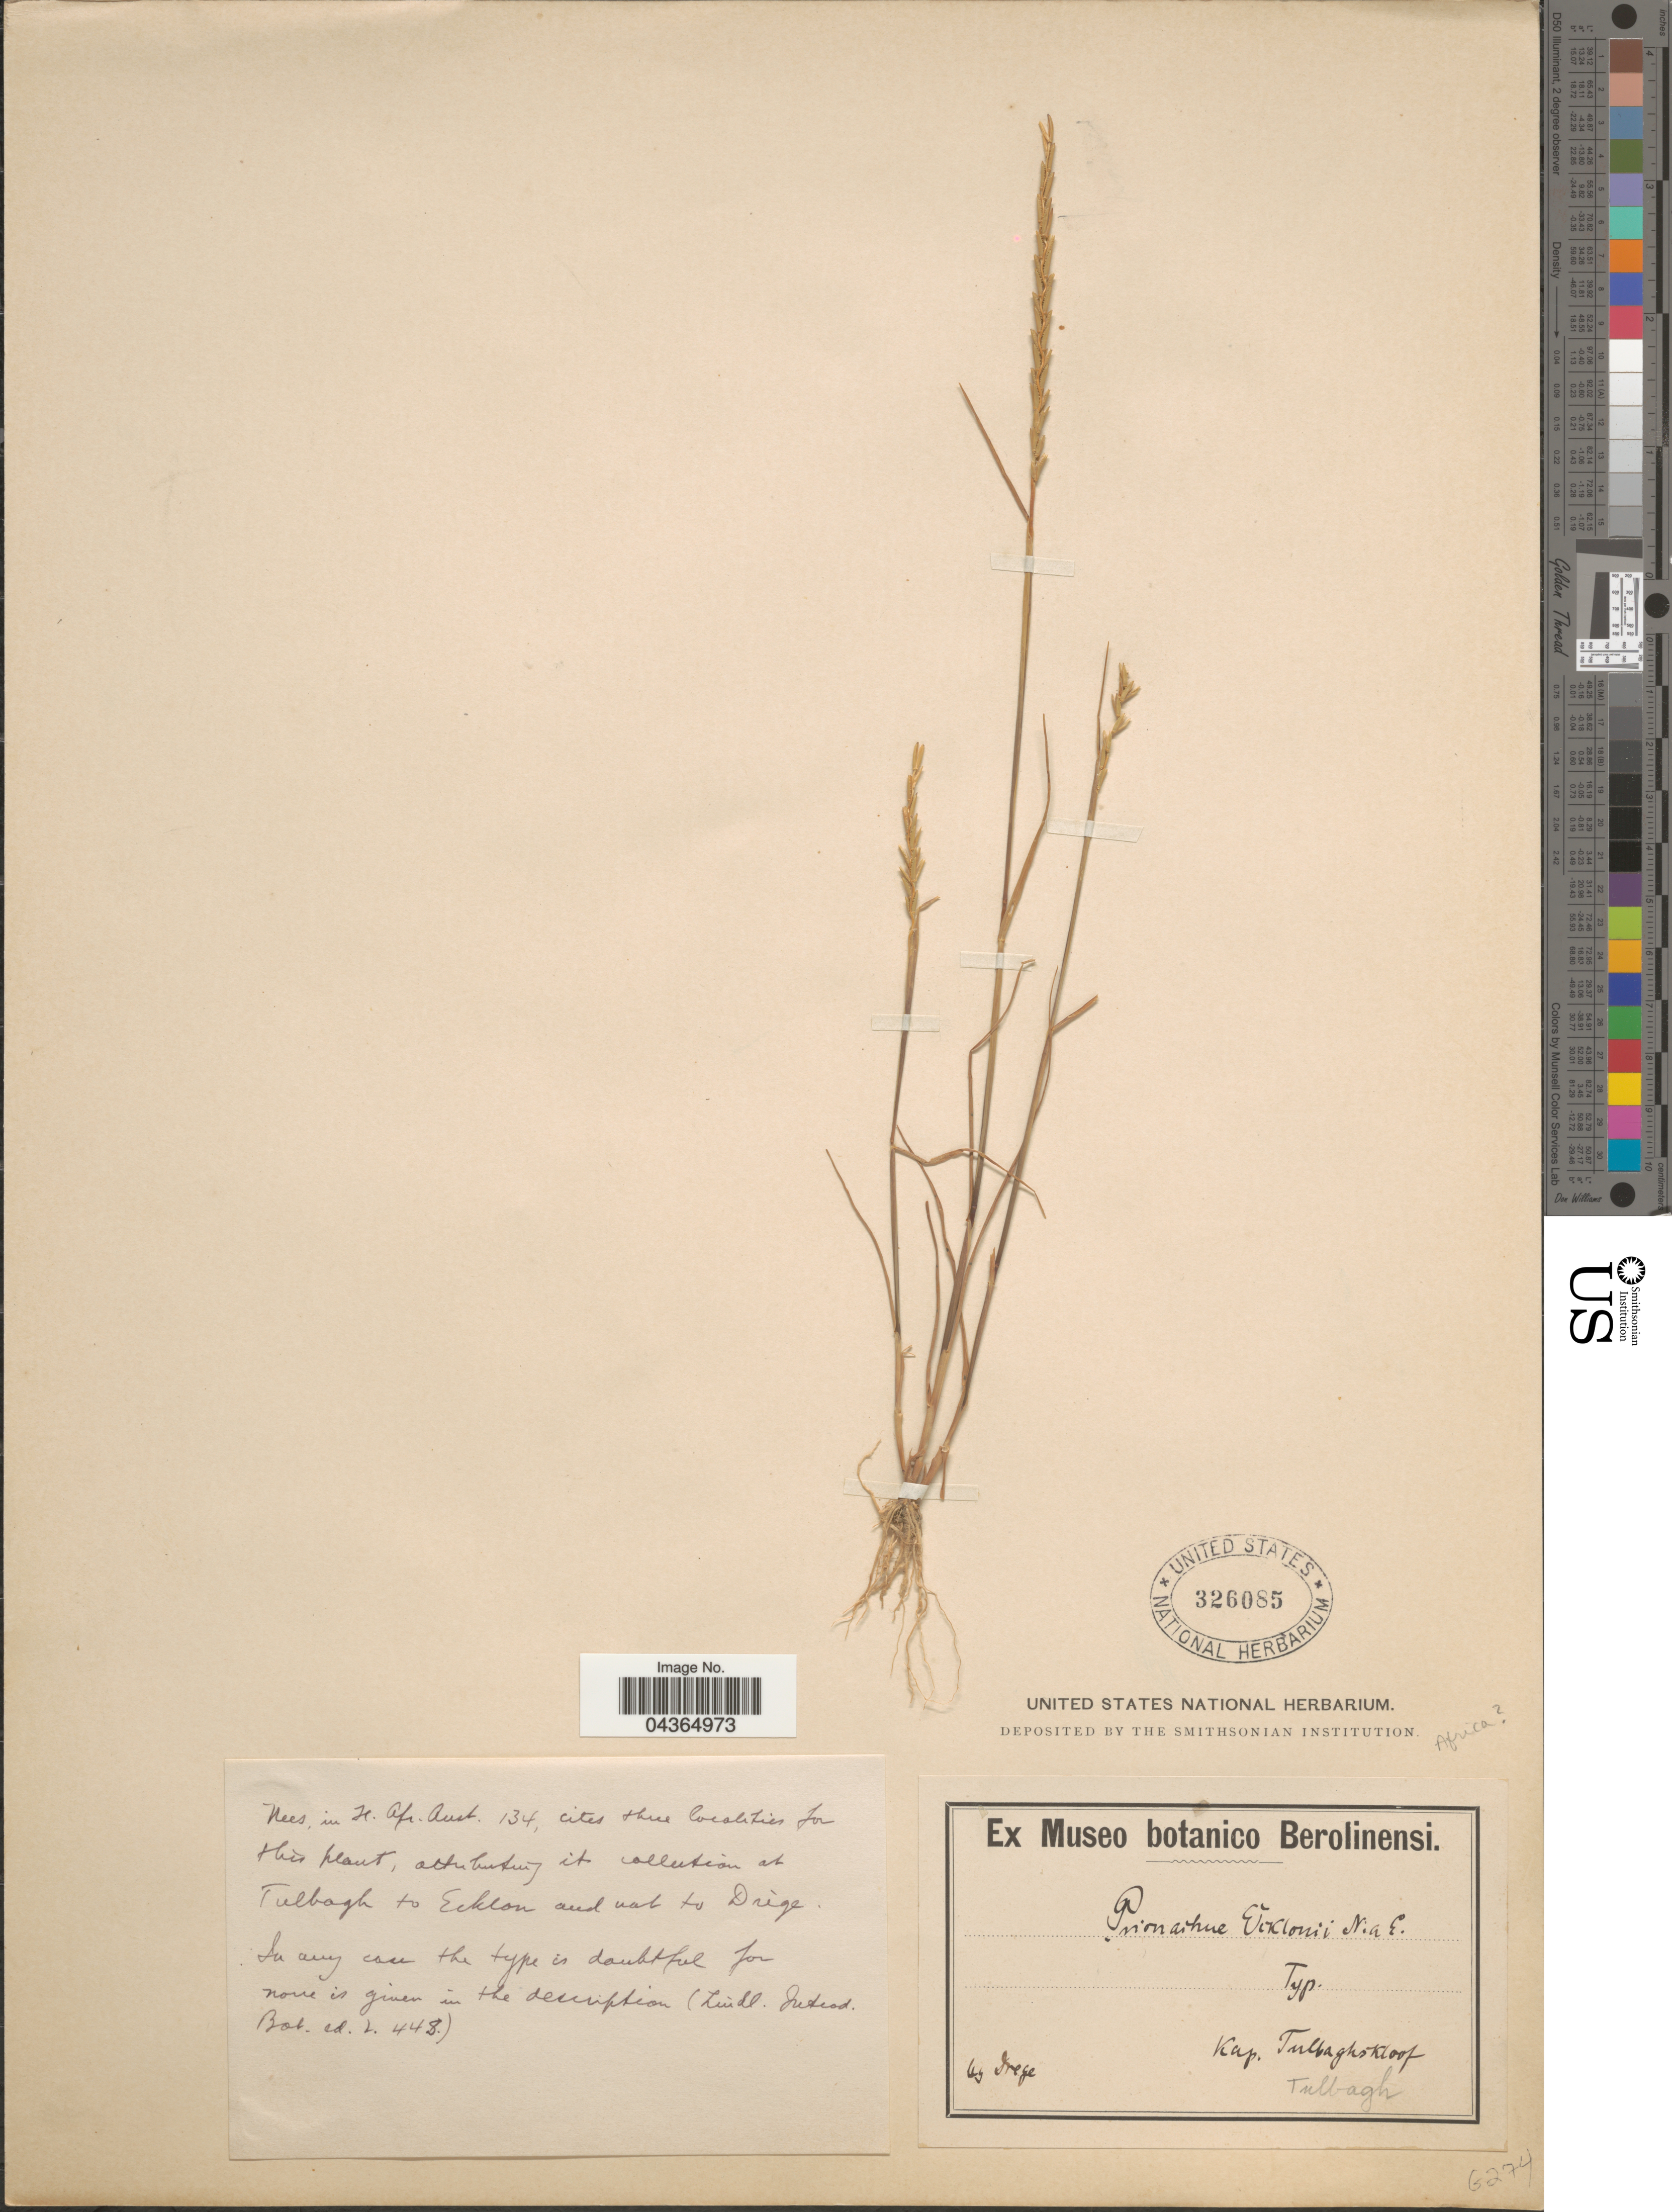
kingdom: Plantae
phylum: Tracheophyta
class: Liliopsida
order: Poales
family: Poaceae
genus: Pentameris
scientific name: Pentameris ecklonii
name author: (Nees) Galley & H.P. Linder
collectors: Drege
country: South Africa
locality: Kap. Tulbaghskloof. Africa.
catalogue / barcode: US 326085